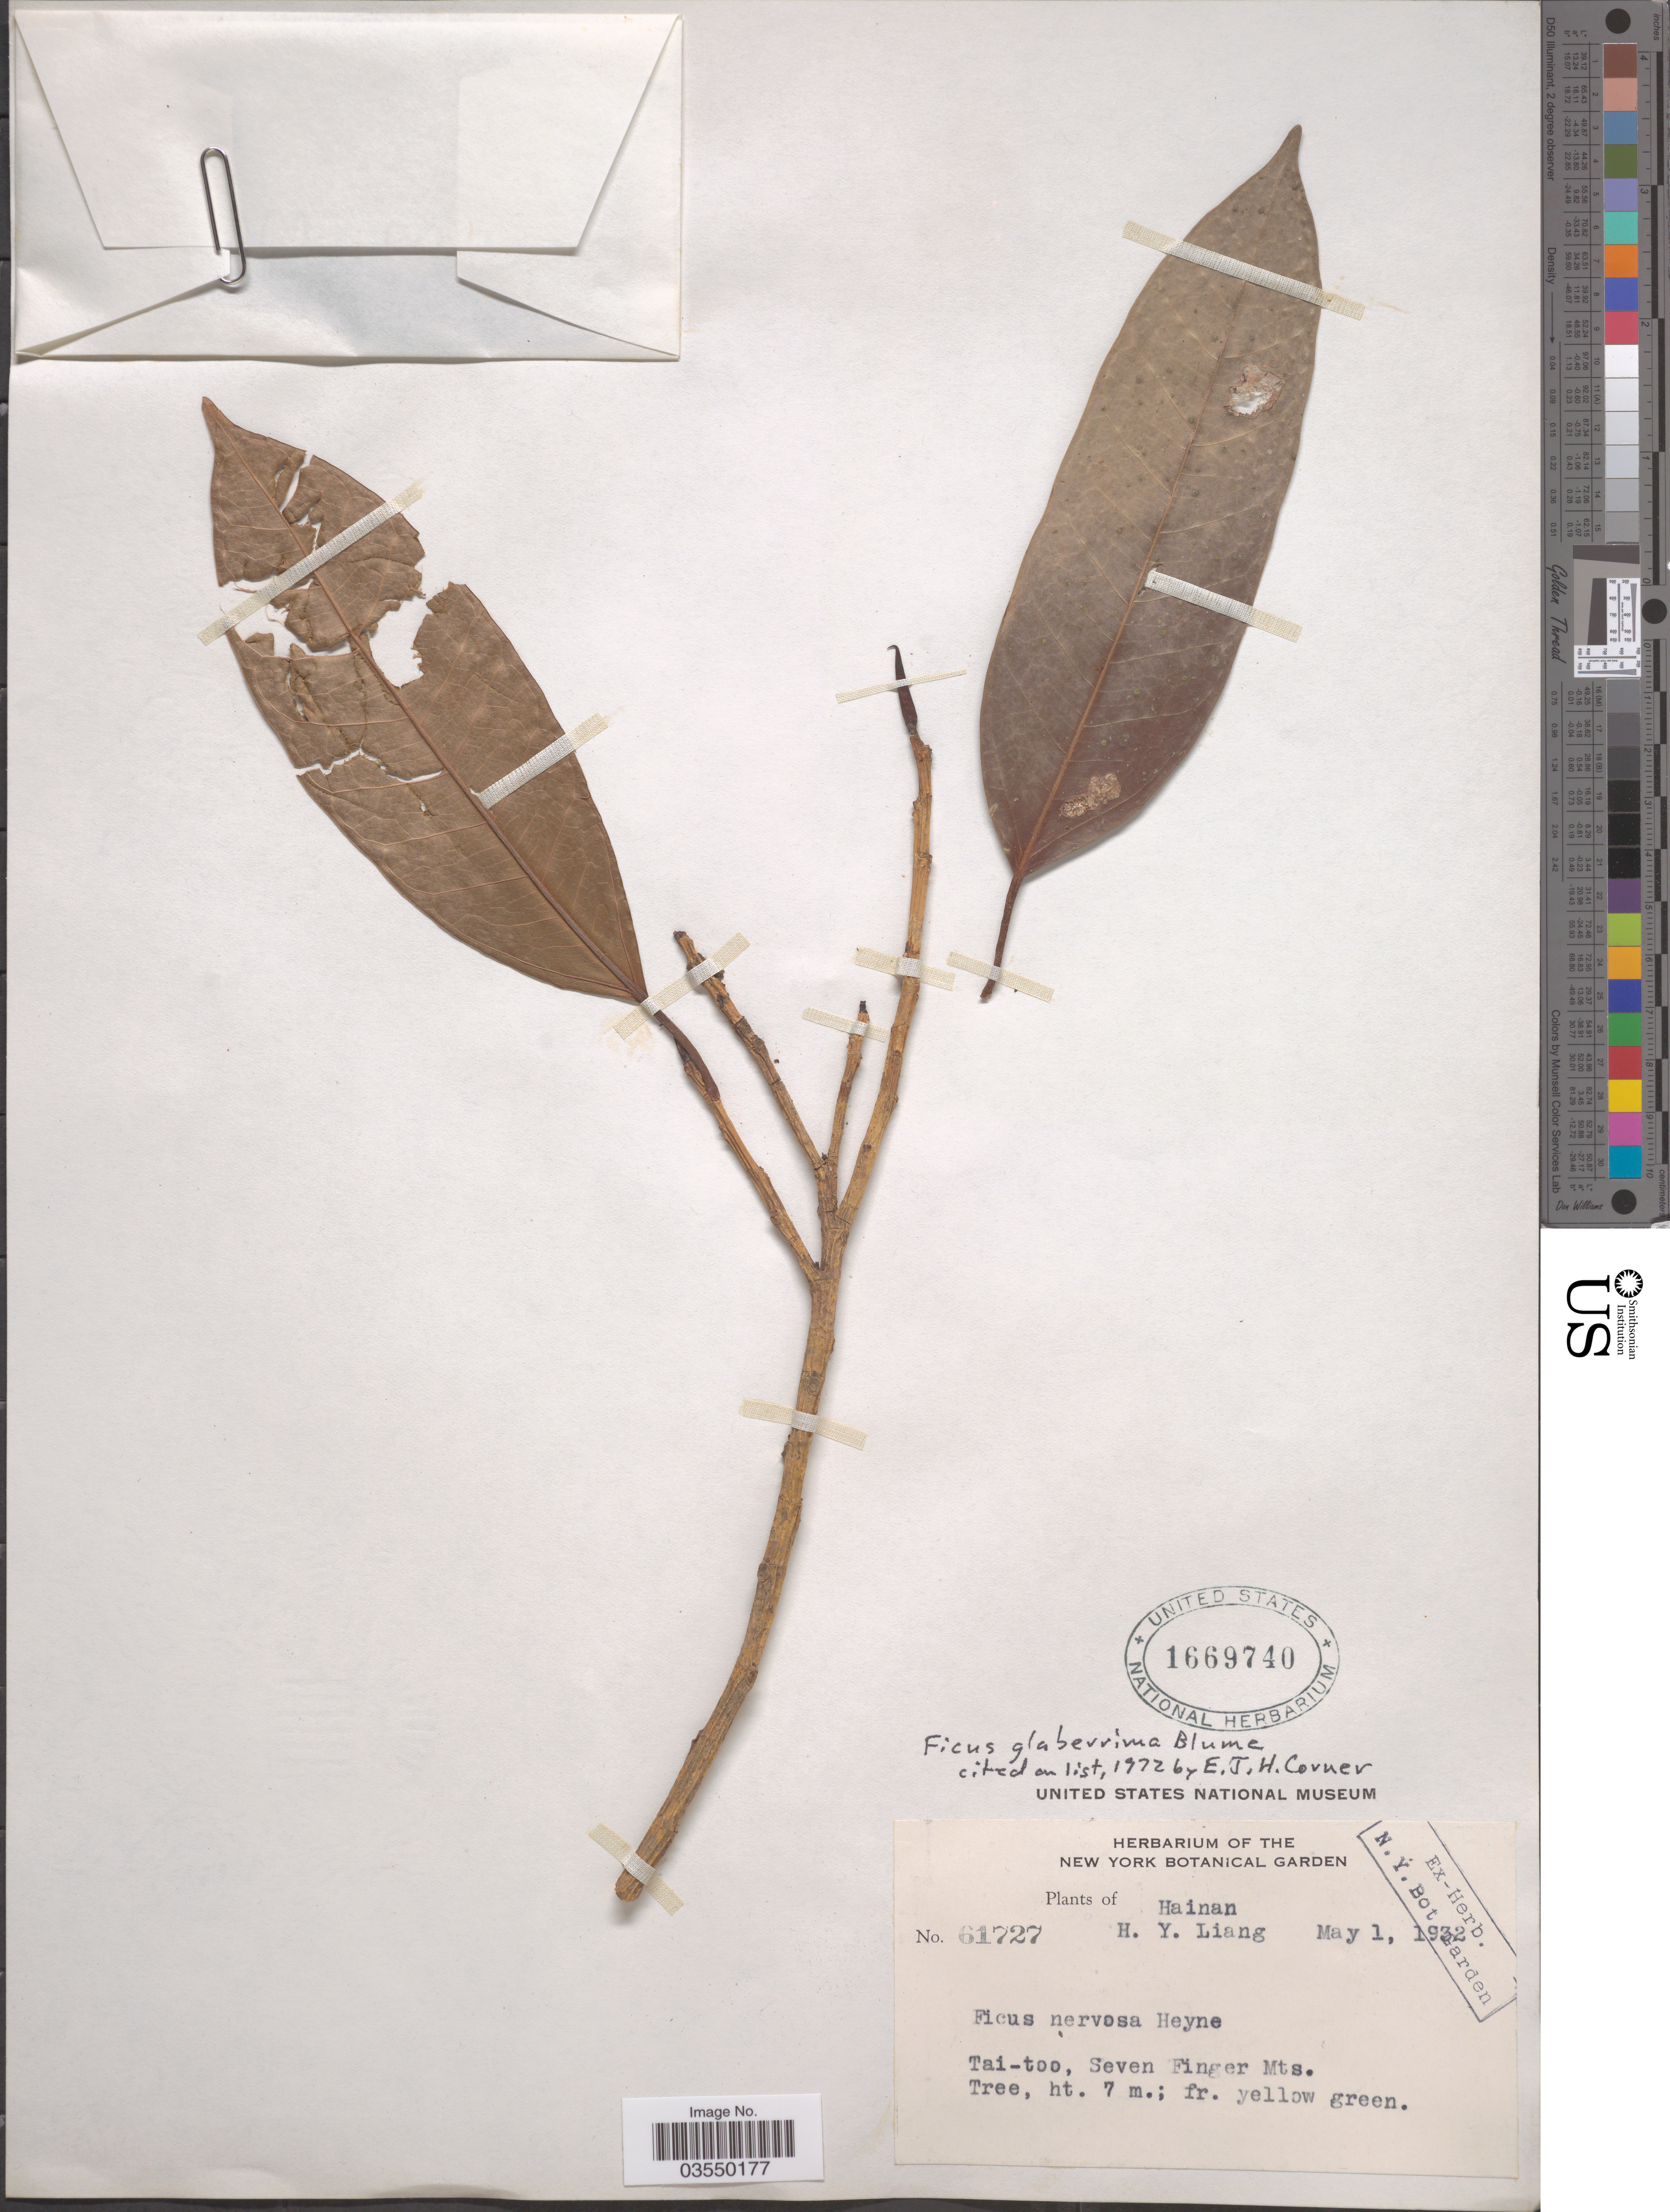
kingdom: Plantae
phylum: Tracheophyta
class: Magnoliopsida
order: Rosales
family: Moraceae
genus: Ficus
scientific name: Ficus glaberrima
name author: Heyne ex Roth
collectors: H. Y. Liang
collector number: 61727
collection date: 1932-05-01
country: China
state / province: Hainan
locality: Tai-too, Seven Finger Mts.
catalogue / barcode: US 1669740